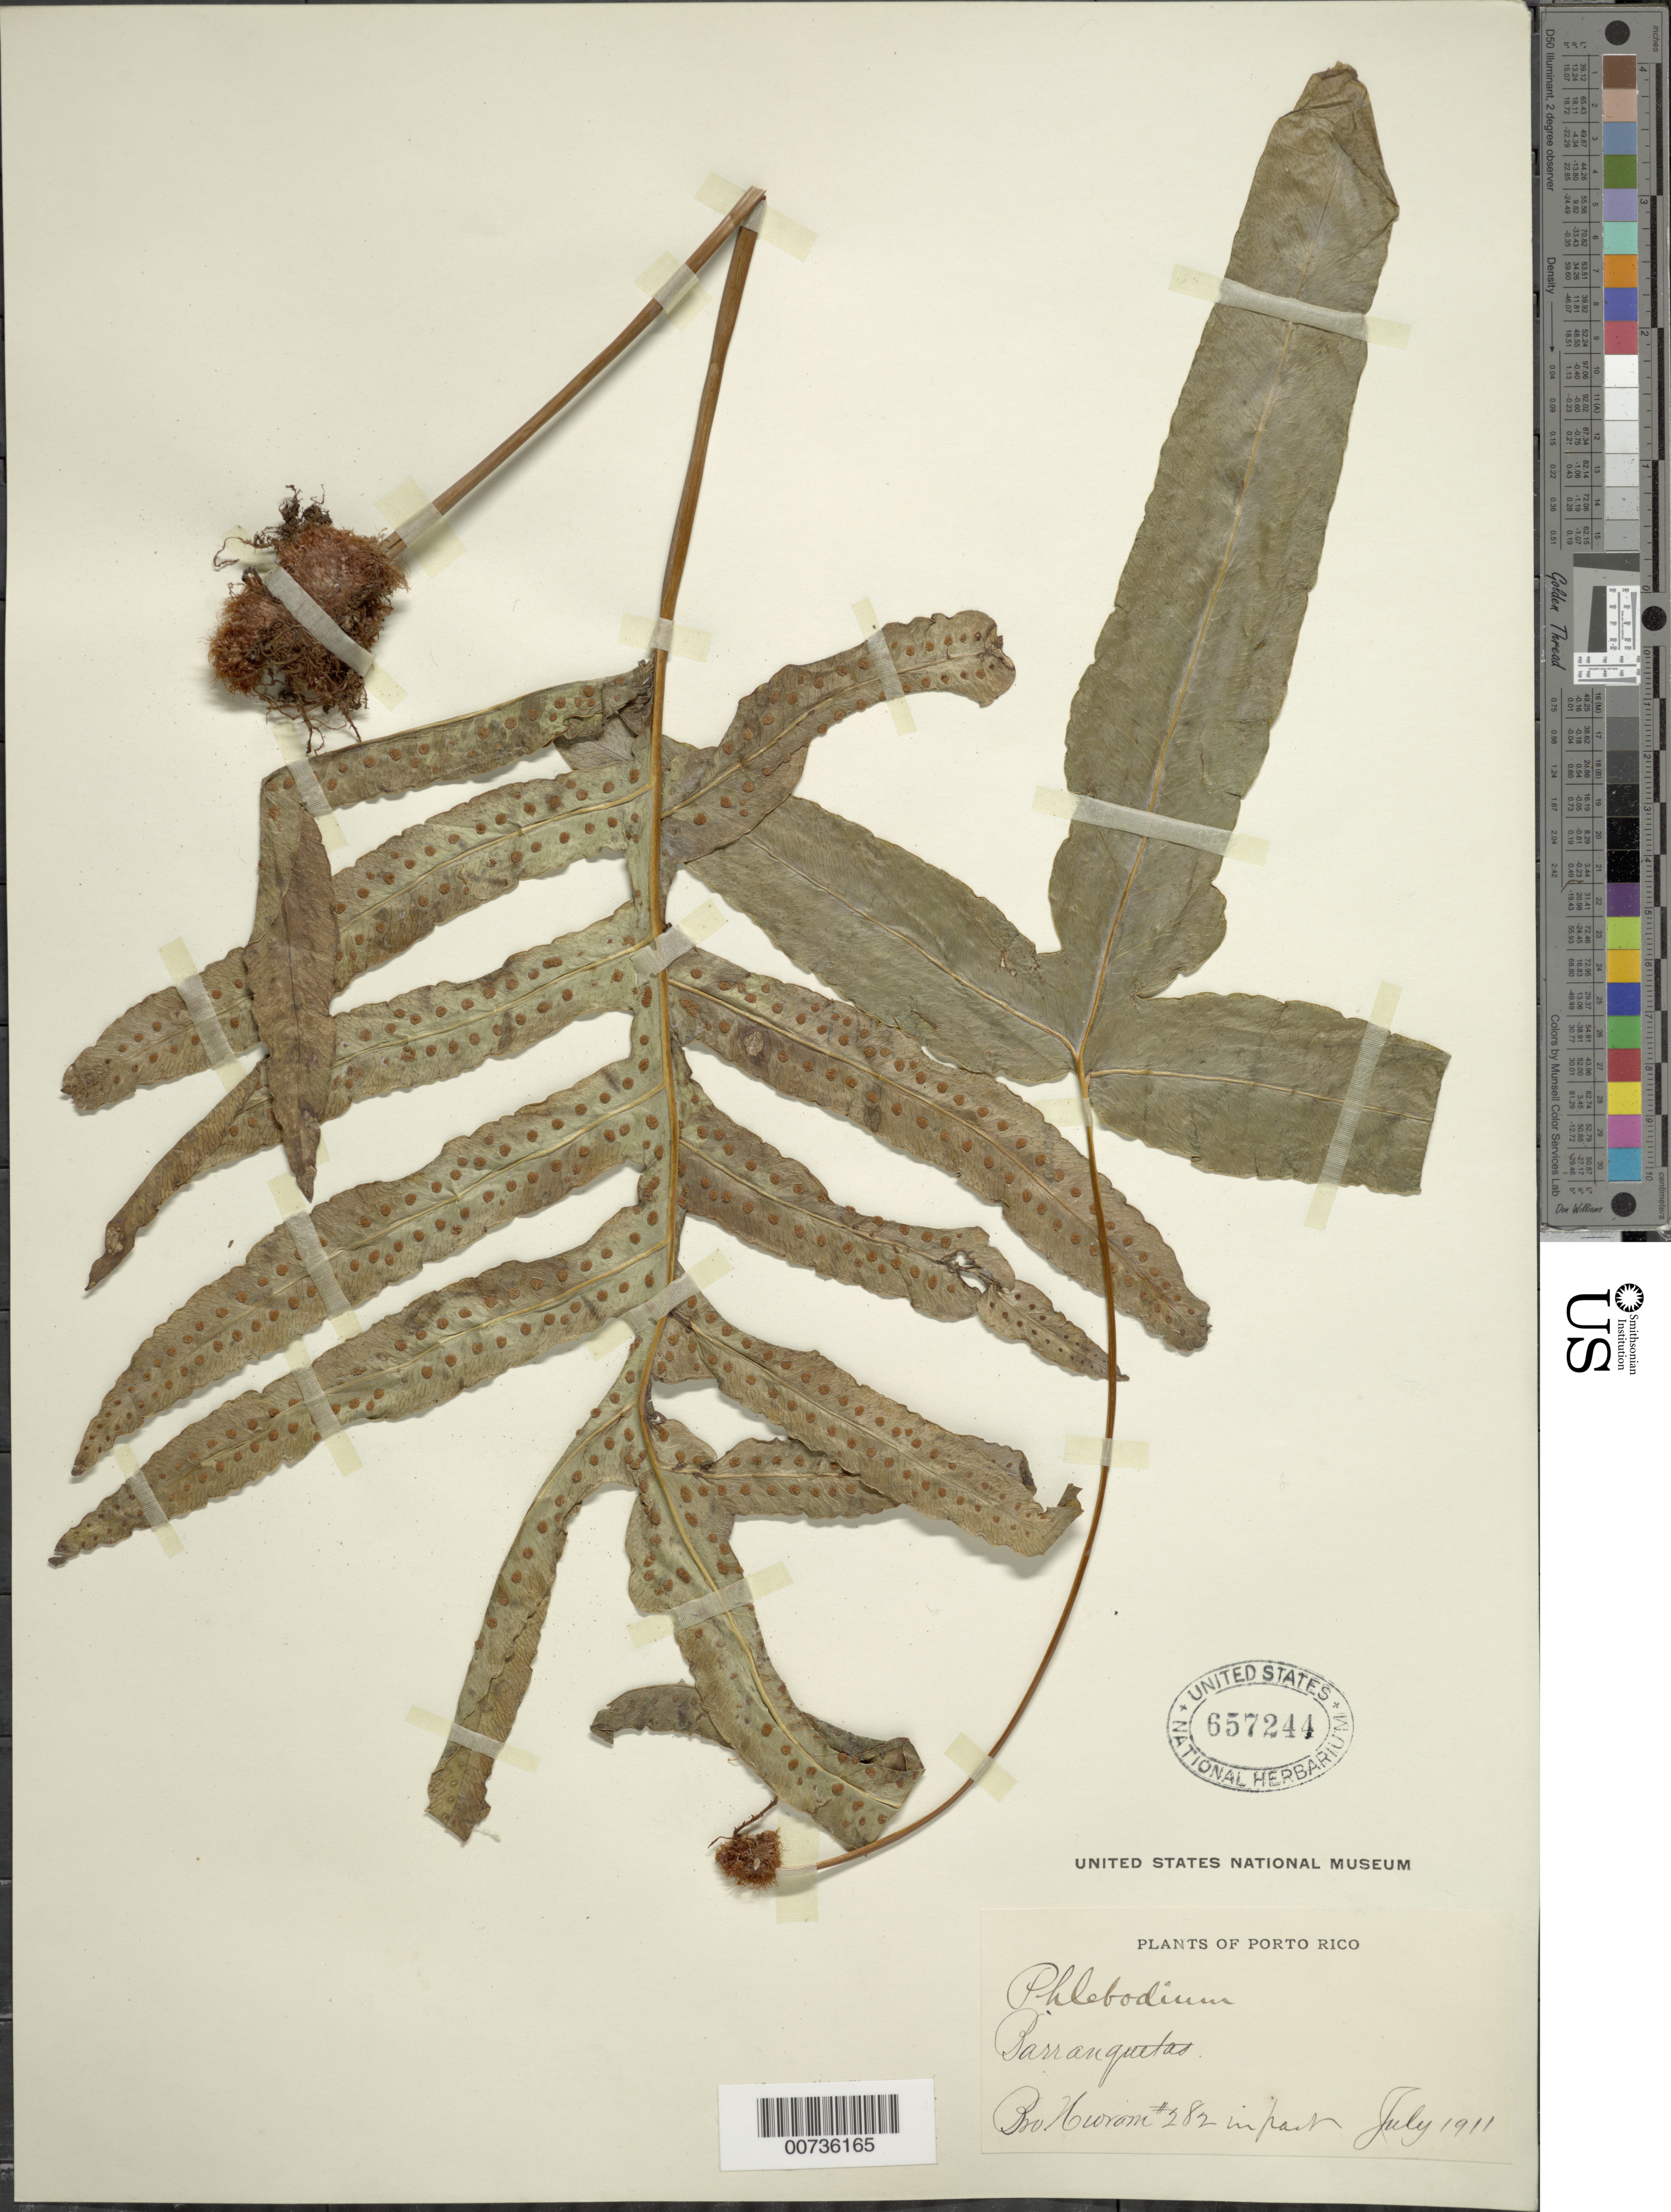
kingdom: Plantae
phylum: Tracheophyta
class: Polypodiopsida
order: Polypodiales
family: Polypodiaceae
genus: Phlebodium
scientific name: Phlebodium aureum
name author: (L.) J. Sm.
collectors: Bro. Hioram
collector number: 282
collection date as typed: Jul 1911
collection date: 1911-07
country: Puerto Rico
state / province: Barranquitas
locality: Barranquitas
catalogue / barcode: US 657244